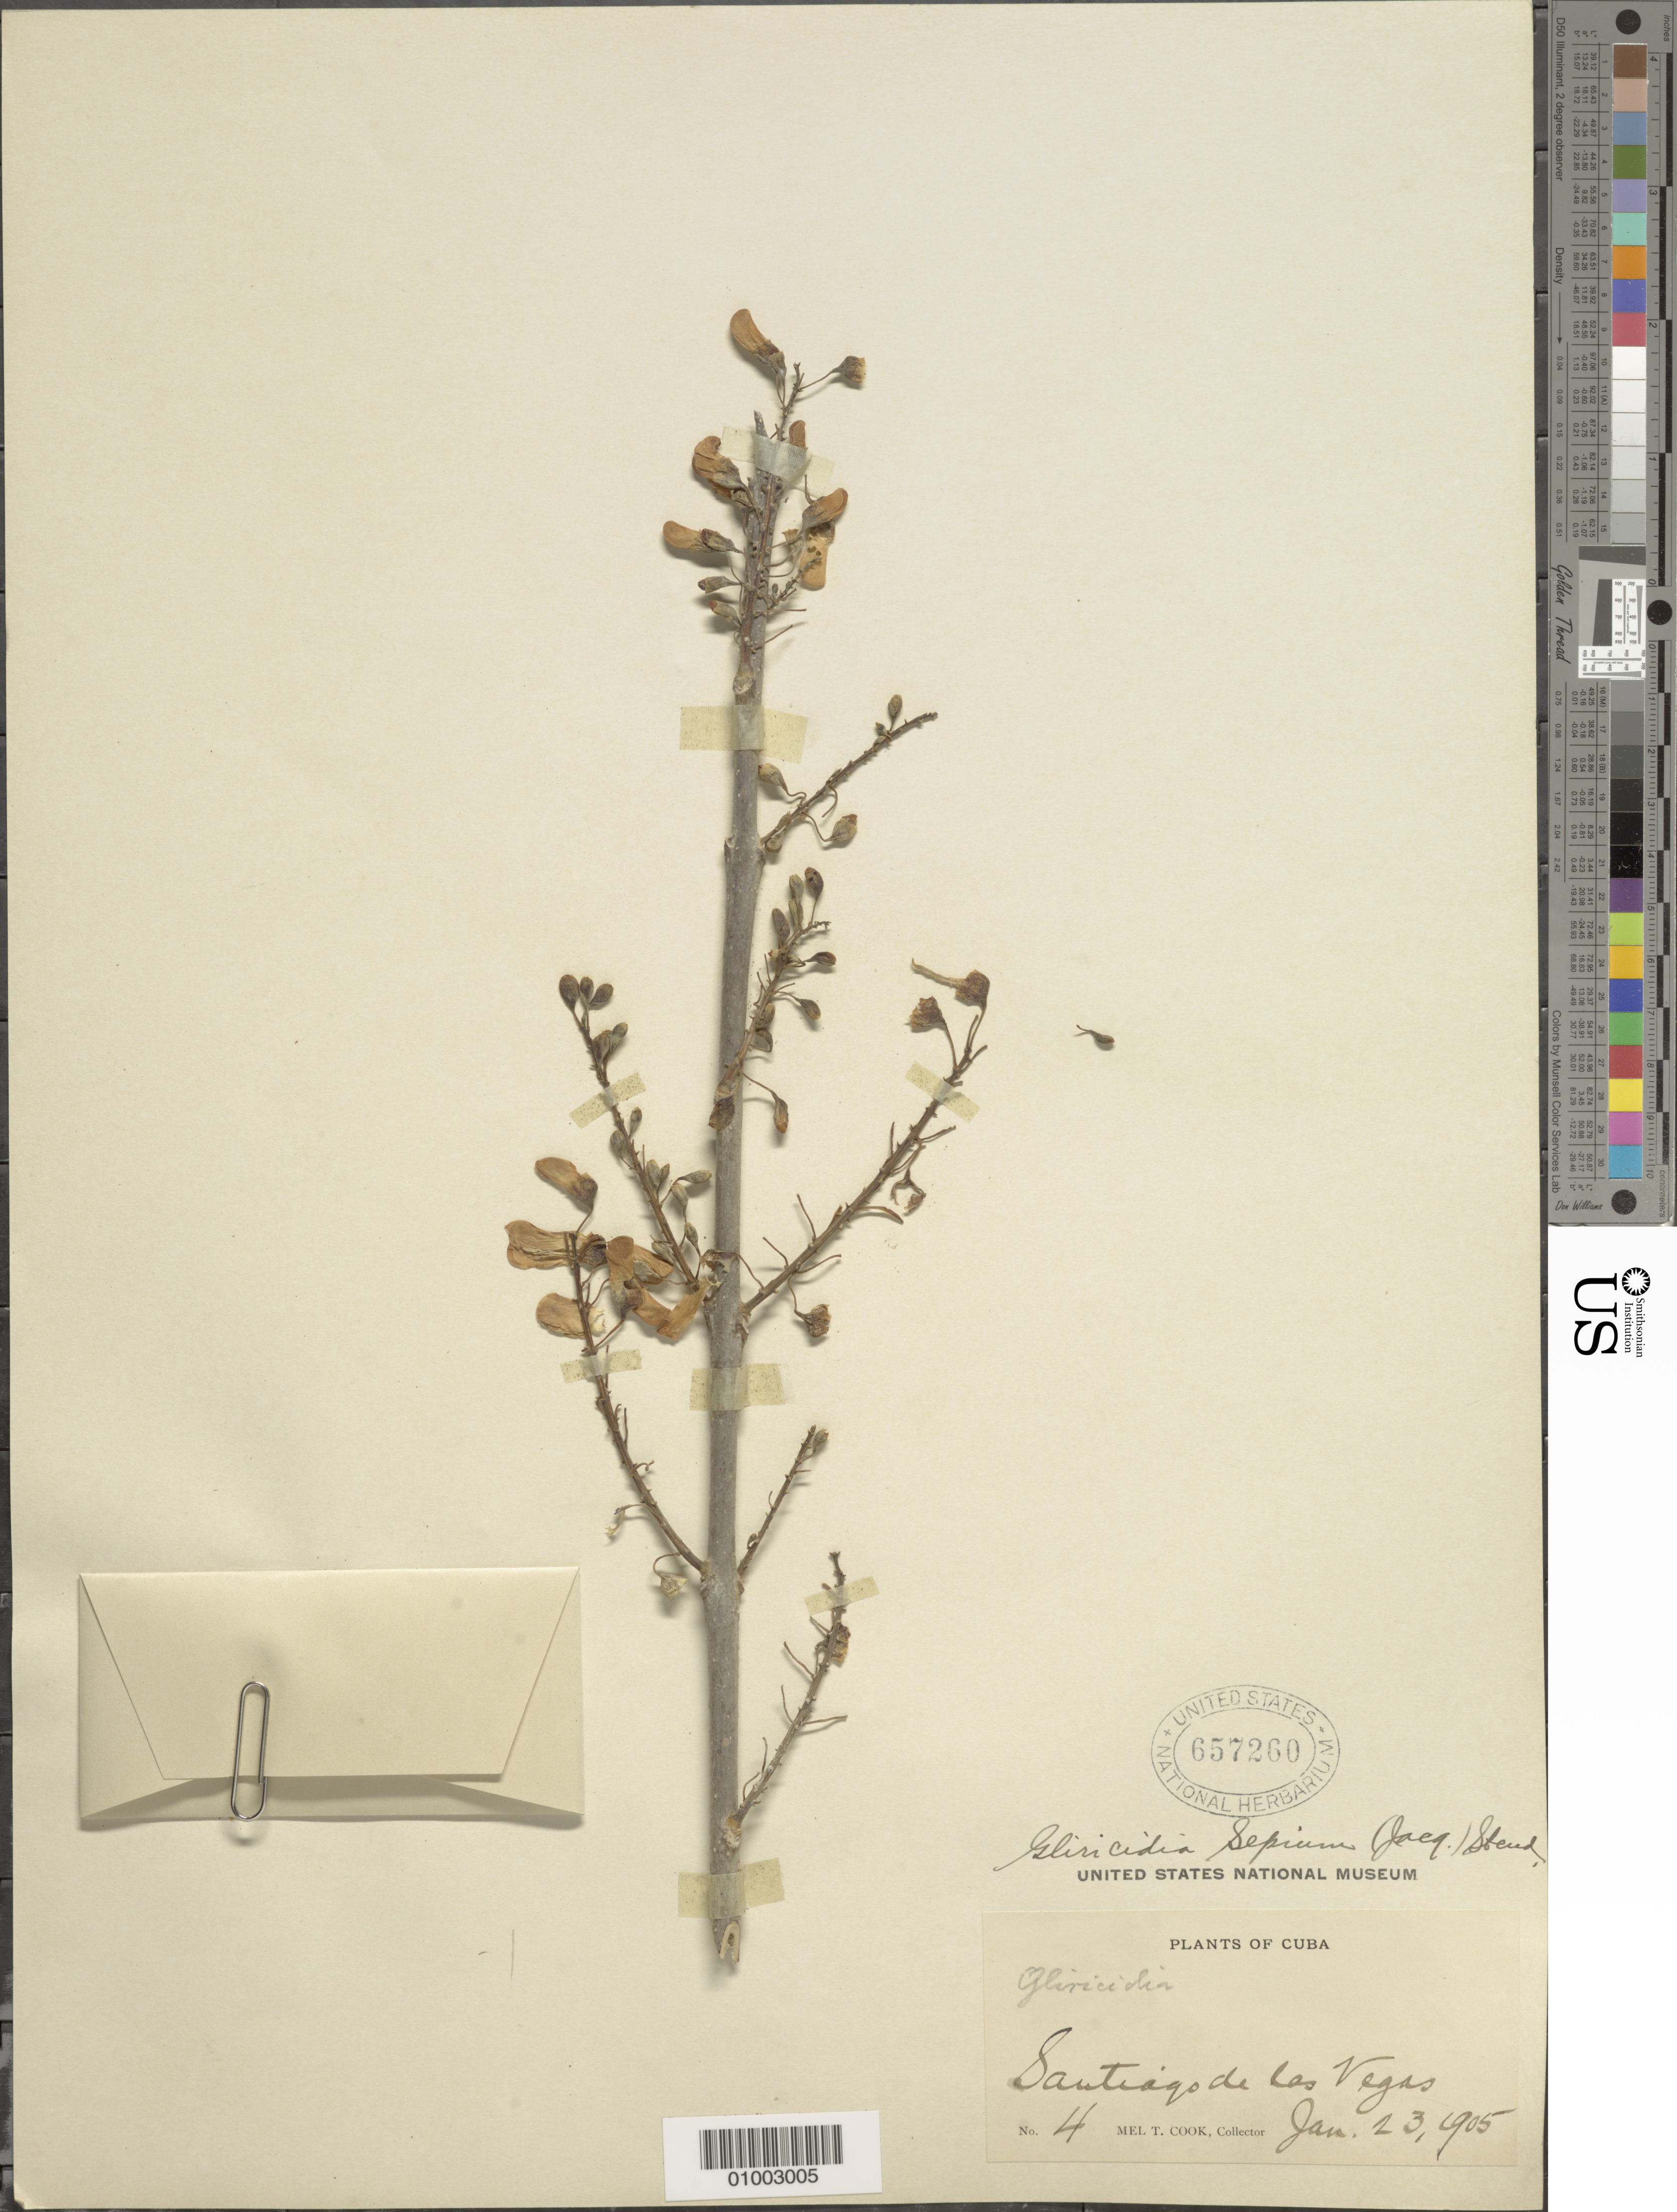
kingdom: Plantae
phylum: Tracheophyta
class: Magnoliopsida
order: Fabales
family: Fabaceae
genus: Gliricidia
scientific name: Gliricidia sepium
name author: (Jacq.) Kunth ex Walp.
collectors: M. T. Cook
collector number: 4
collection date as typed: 23 Jan 1905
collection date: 1905-01-23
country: Cuba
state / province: La Habana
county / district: Municipio Boyeros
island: Cuba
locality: Santiago de las Vegas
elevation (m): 97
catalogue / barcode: US 657260